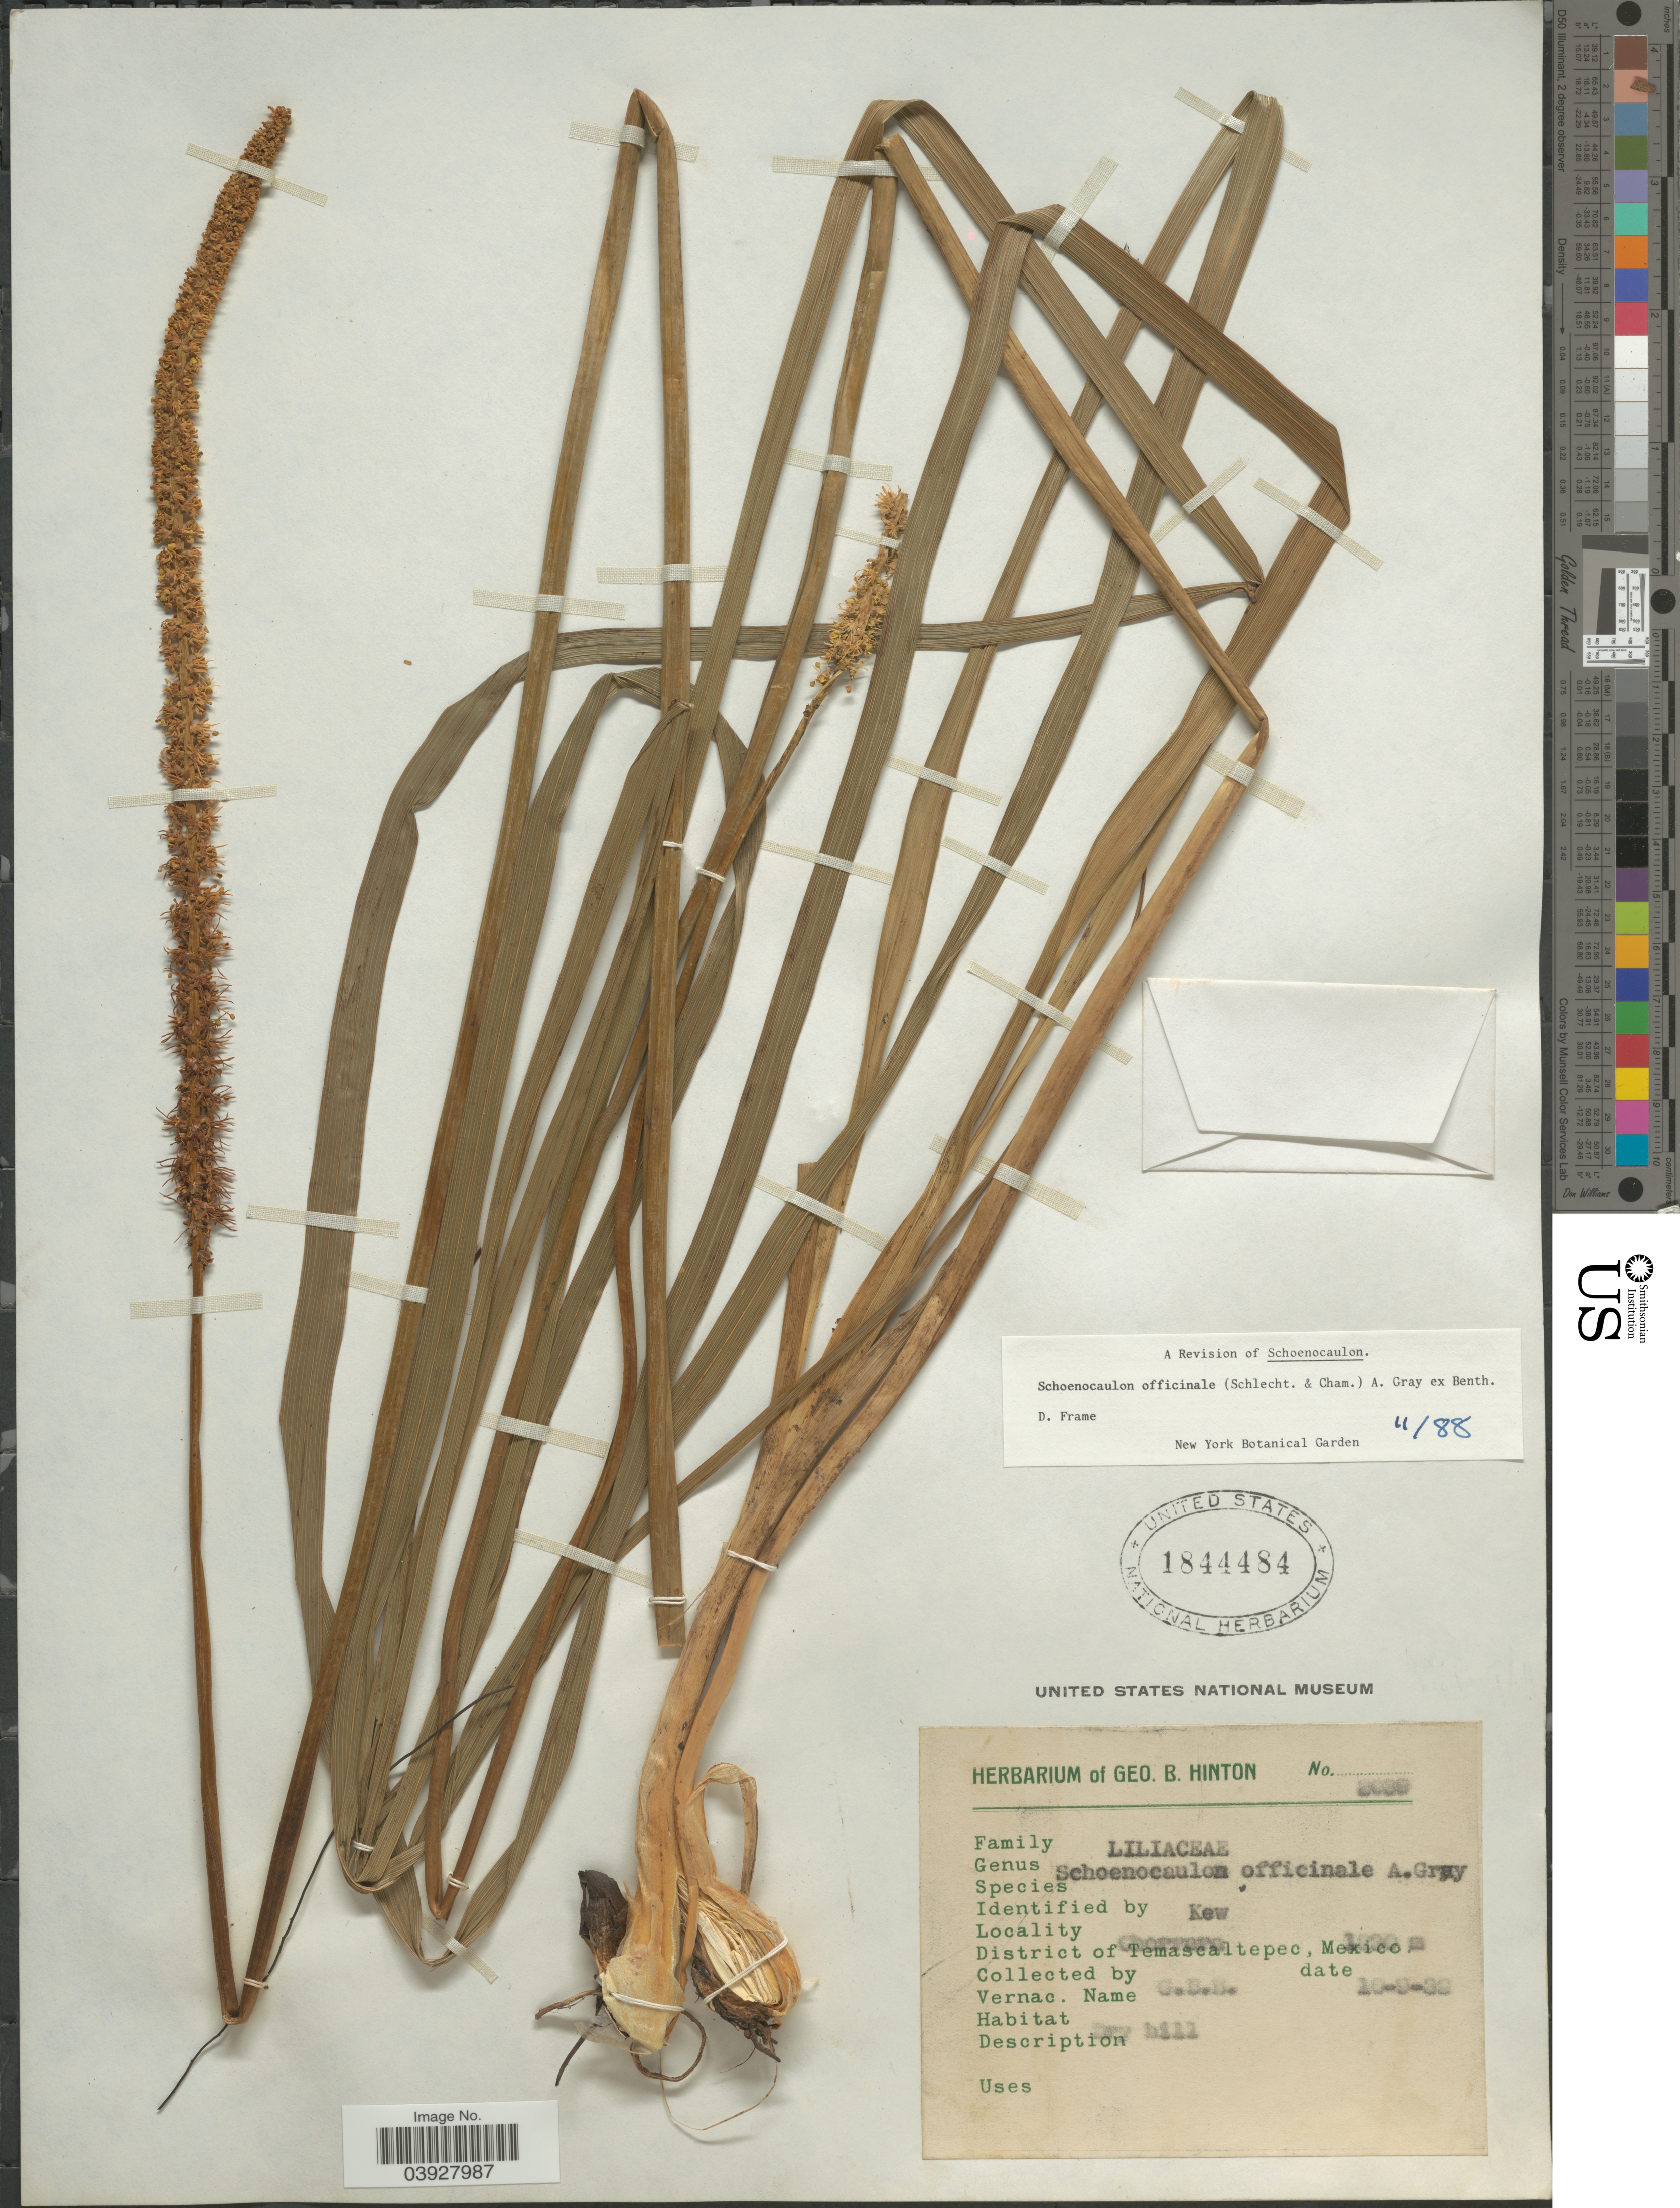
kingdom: Plantae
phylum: Tracheophyta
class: Liliopsida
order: Liliales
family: Melanthiaceae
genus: Schoenocaulon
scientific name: Schoenocaulon officinale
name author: (Schltdl.) A. Gray ex Benth.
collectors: G. B. Hinton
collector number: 2038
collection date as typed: Transcribed d/m/y: 18/9/32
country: Mexico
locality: Chorrera. District of Temascaltepec.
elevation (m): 1320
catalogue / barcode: US 1844484